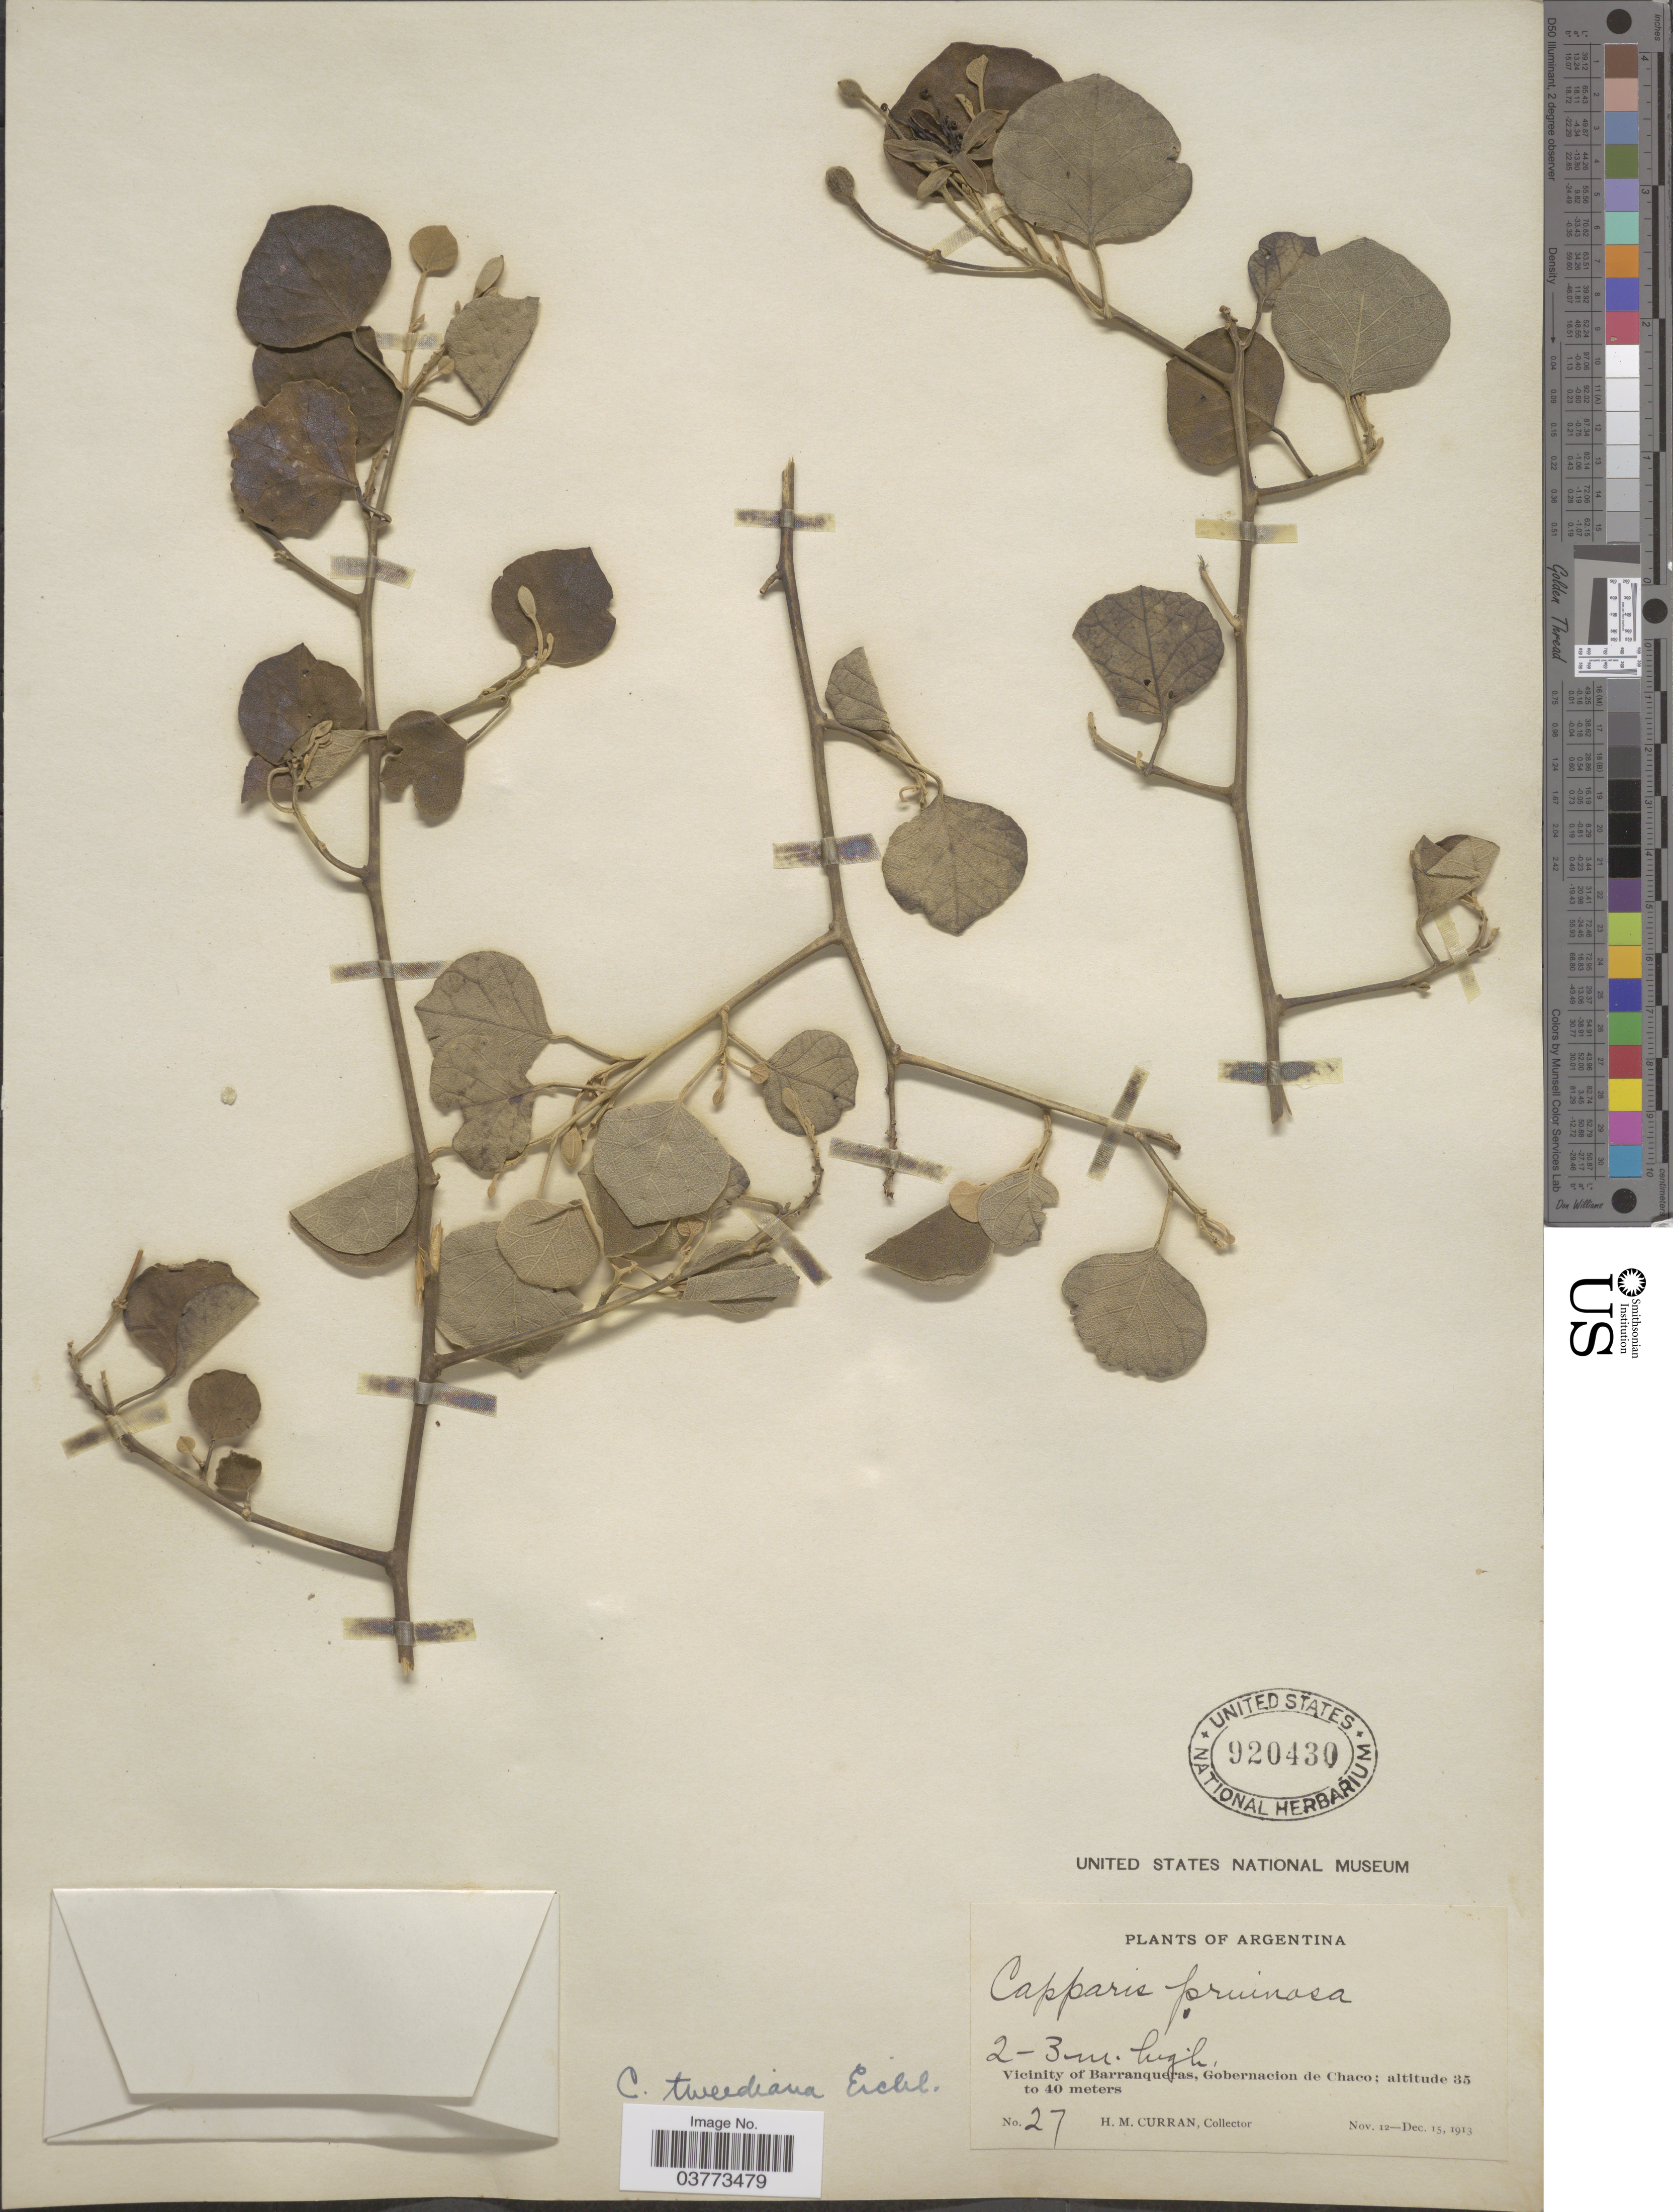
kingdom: Plantae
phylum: Tracheophyta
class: Magnoliopsida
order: Brassicales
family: Capparaceae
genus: Capparicordis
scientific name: Capparicordis tweediana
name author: (Eichler) Iltis & Cornejo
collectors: H. M. Curran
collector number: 27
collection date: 1913-11-12/1913-12-15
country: Argentina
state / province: Chaco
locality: Vicinity of Barranqueras, Gobernacion de Chaco.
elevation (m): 35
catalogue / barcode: US 920430